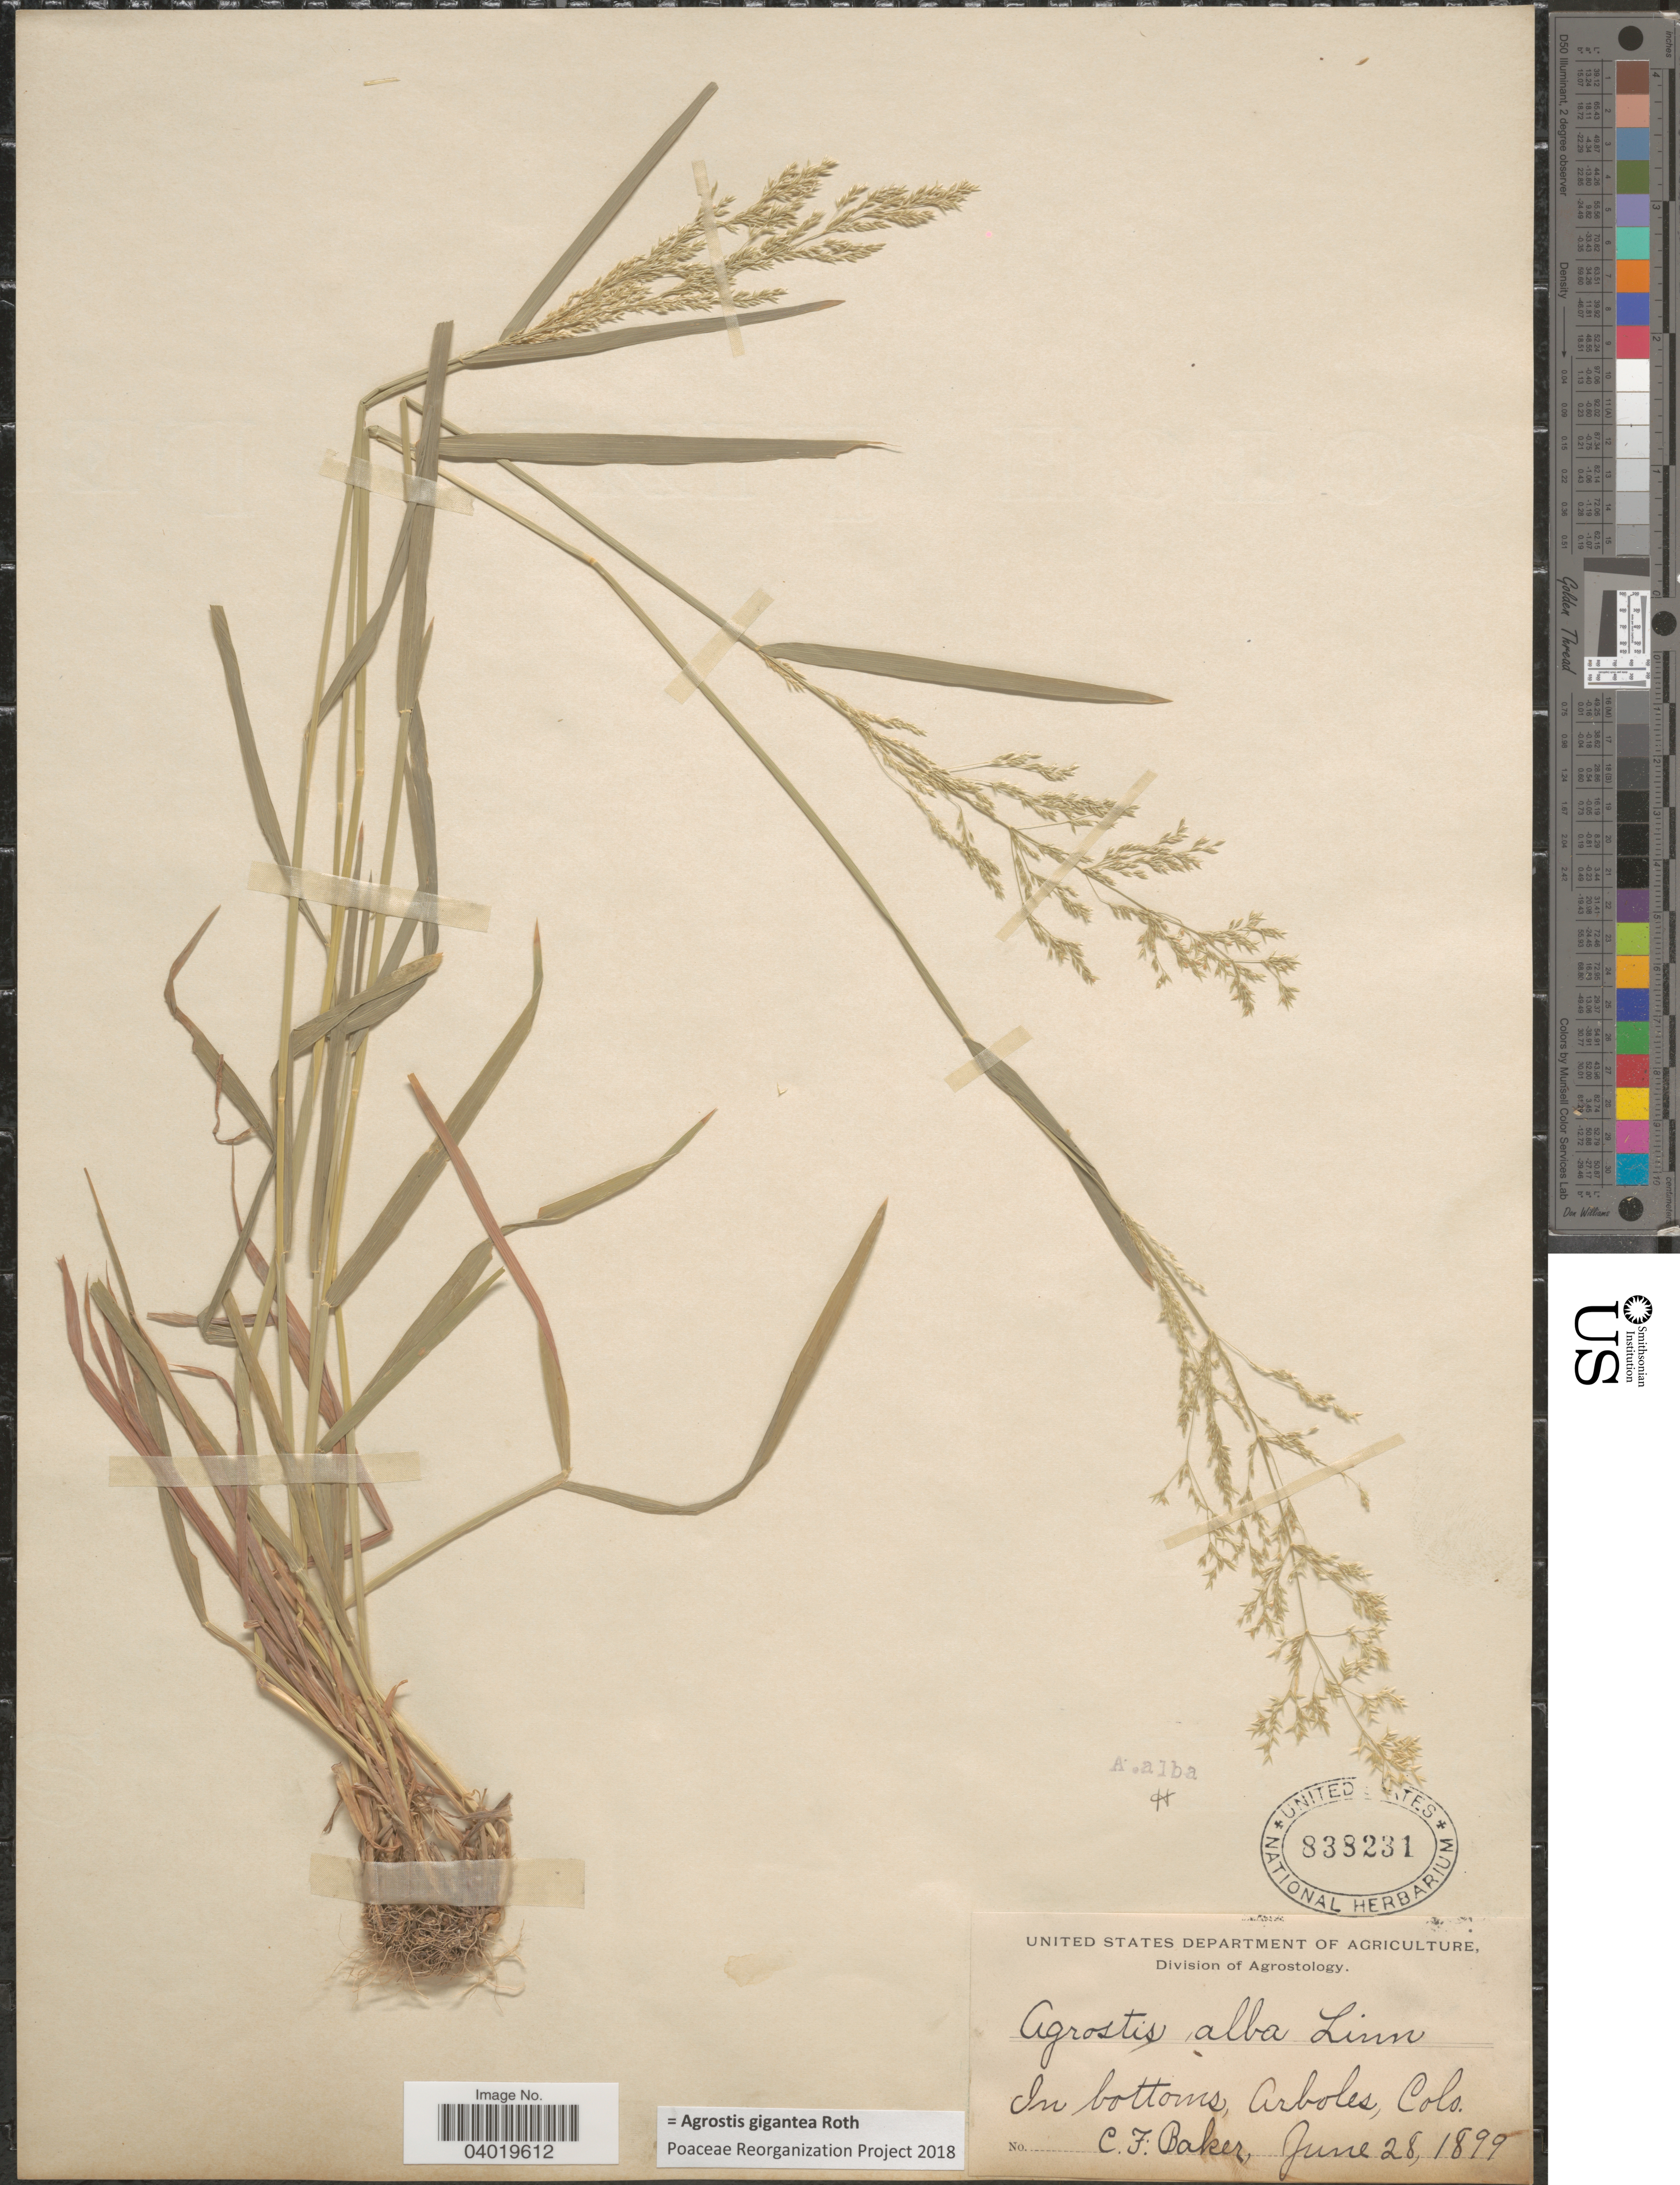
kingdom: Plantae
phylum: Tracheophyta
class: Liliopsida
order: Poales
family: Poaceae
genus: Agrostis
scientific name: Agrostis gigantea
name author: Roth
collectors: C. F. Baker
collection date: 1899-06-28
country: United States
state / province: Colorado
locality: In bottoms, Arboles.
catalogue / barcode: US 838231